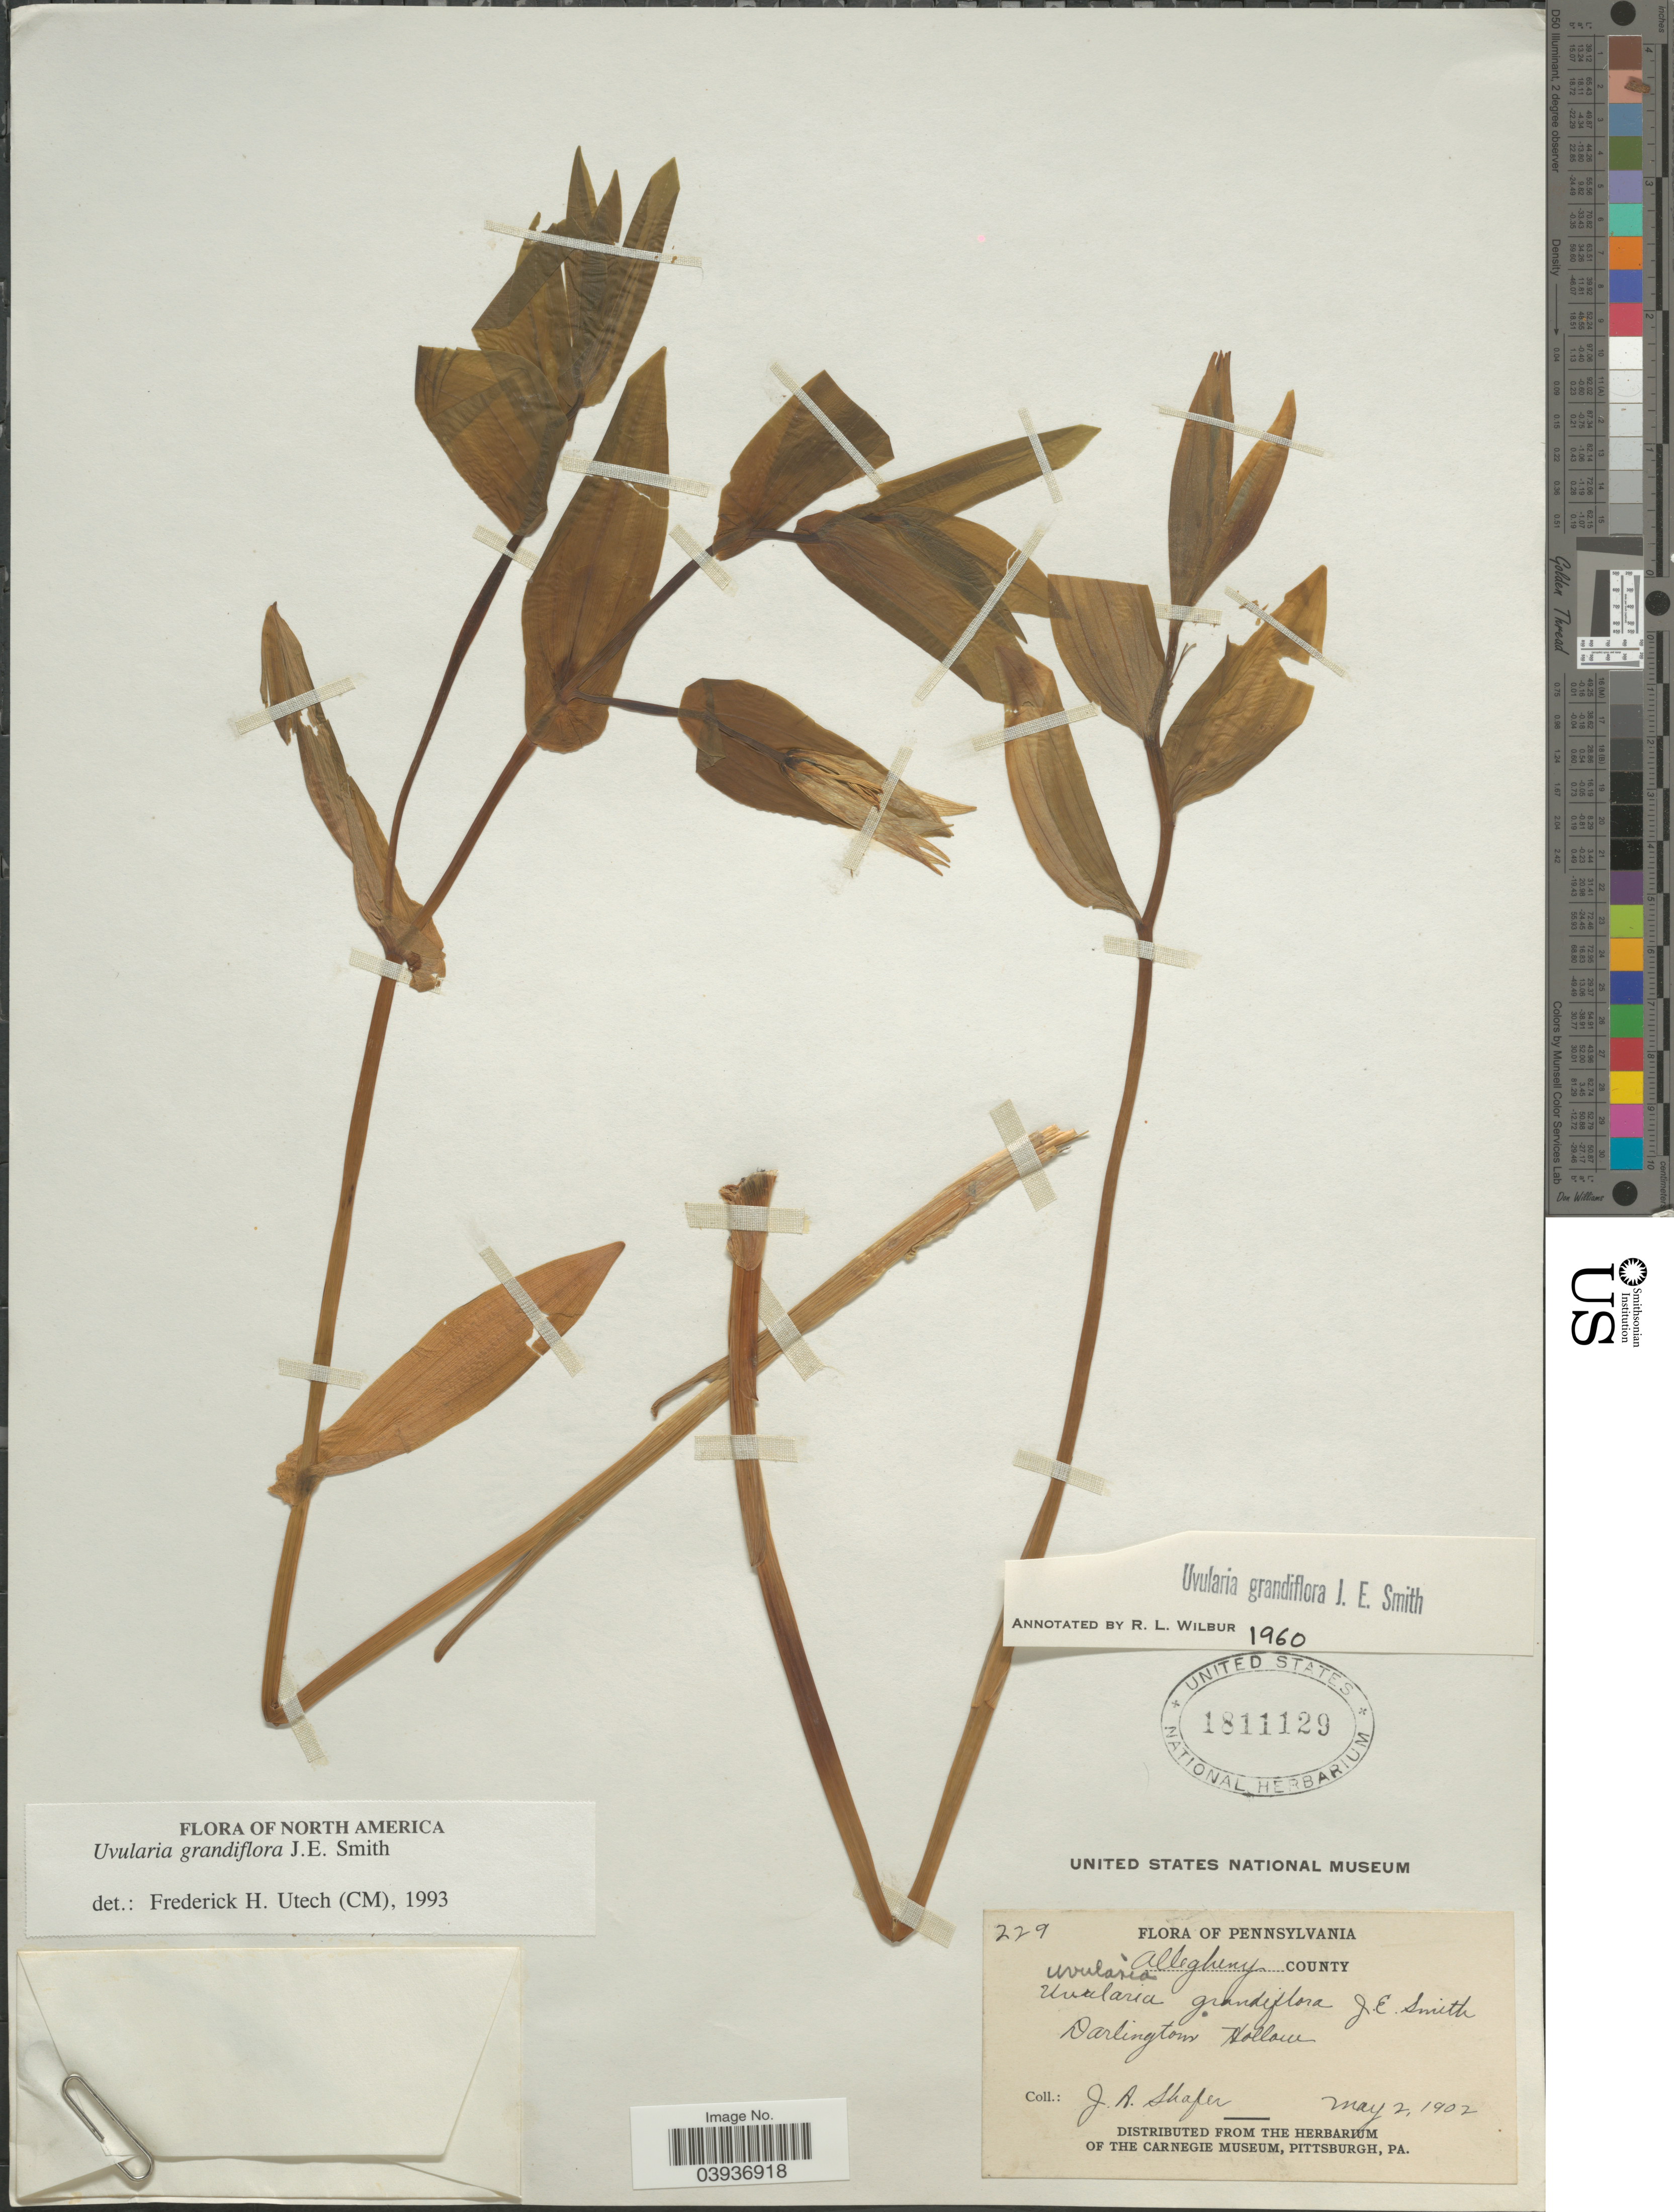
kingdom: Plantae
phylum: Tracheophyta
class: Liliopsida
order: Liliales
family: Colchicaceae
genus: Uvularia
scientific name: Uvularia grandiflora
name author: Sm.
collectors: J. A. Shafer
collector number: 229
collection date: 1902-05-02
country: United States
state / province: Pennsylvania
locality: Allegheny County. Darlington Hollow.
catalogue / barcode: US 1811129